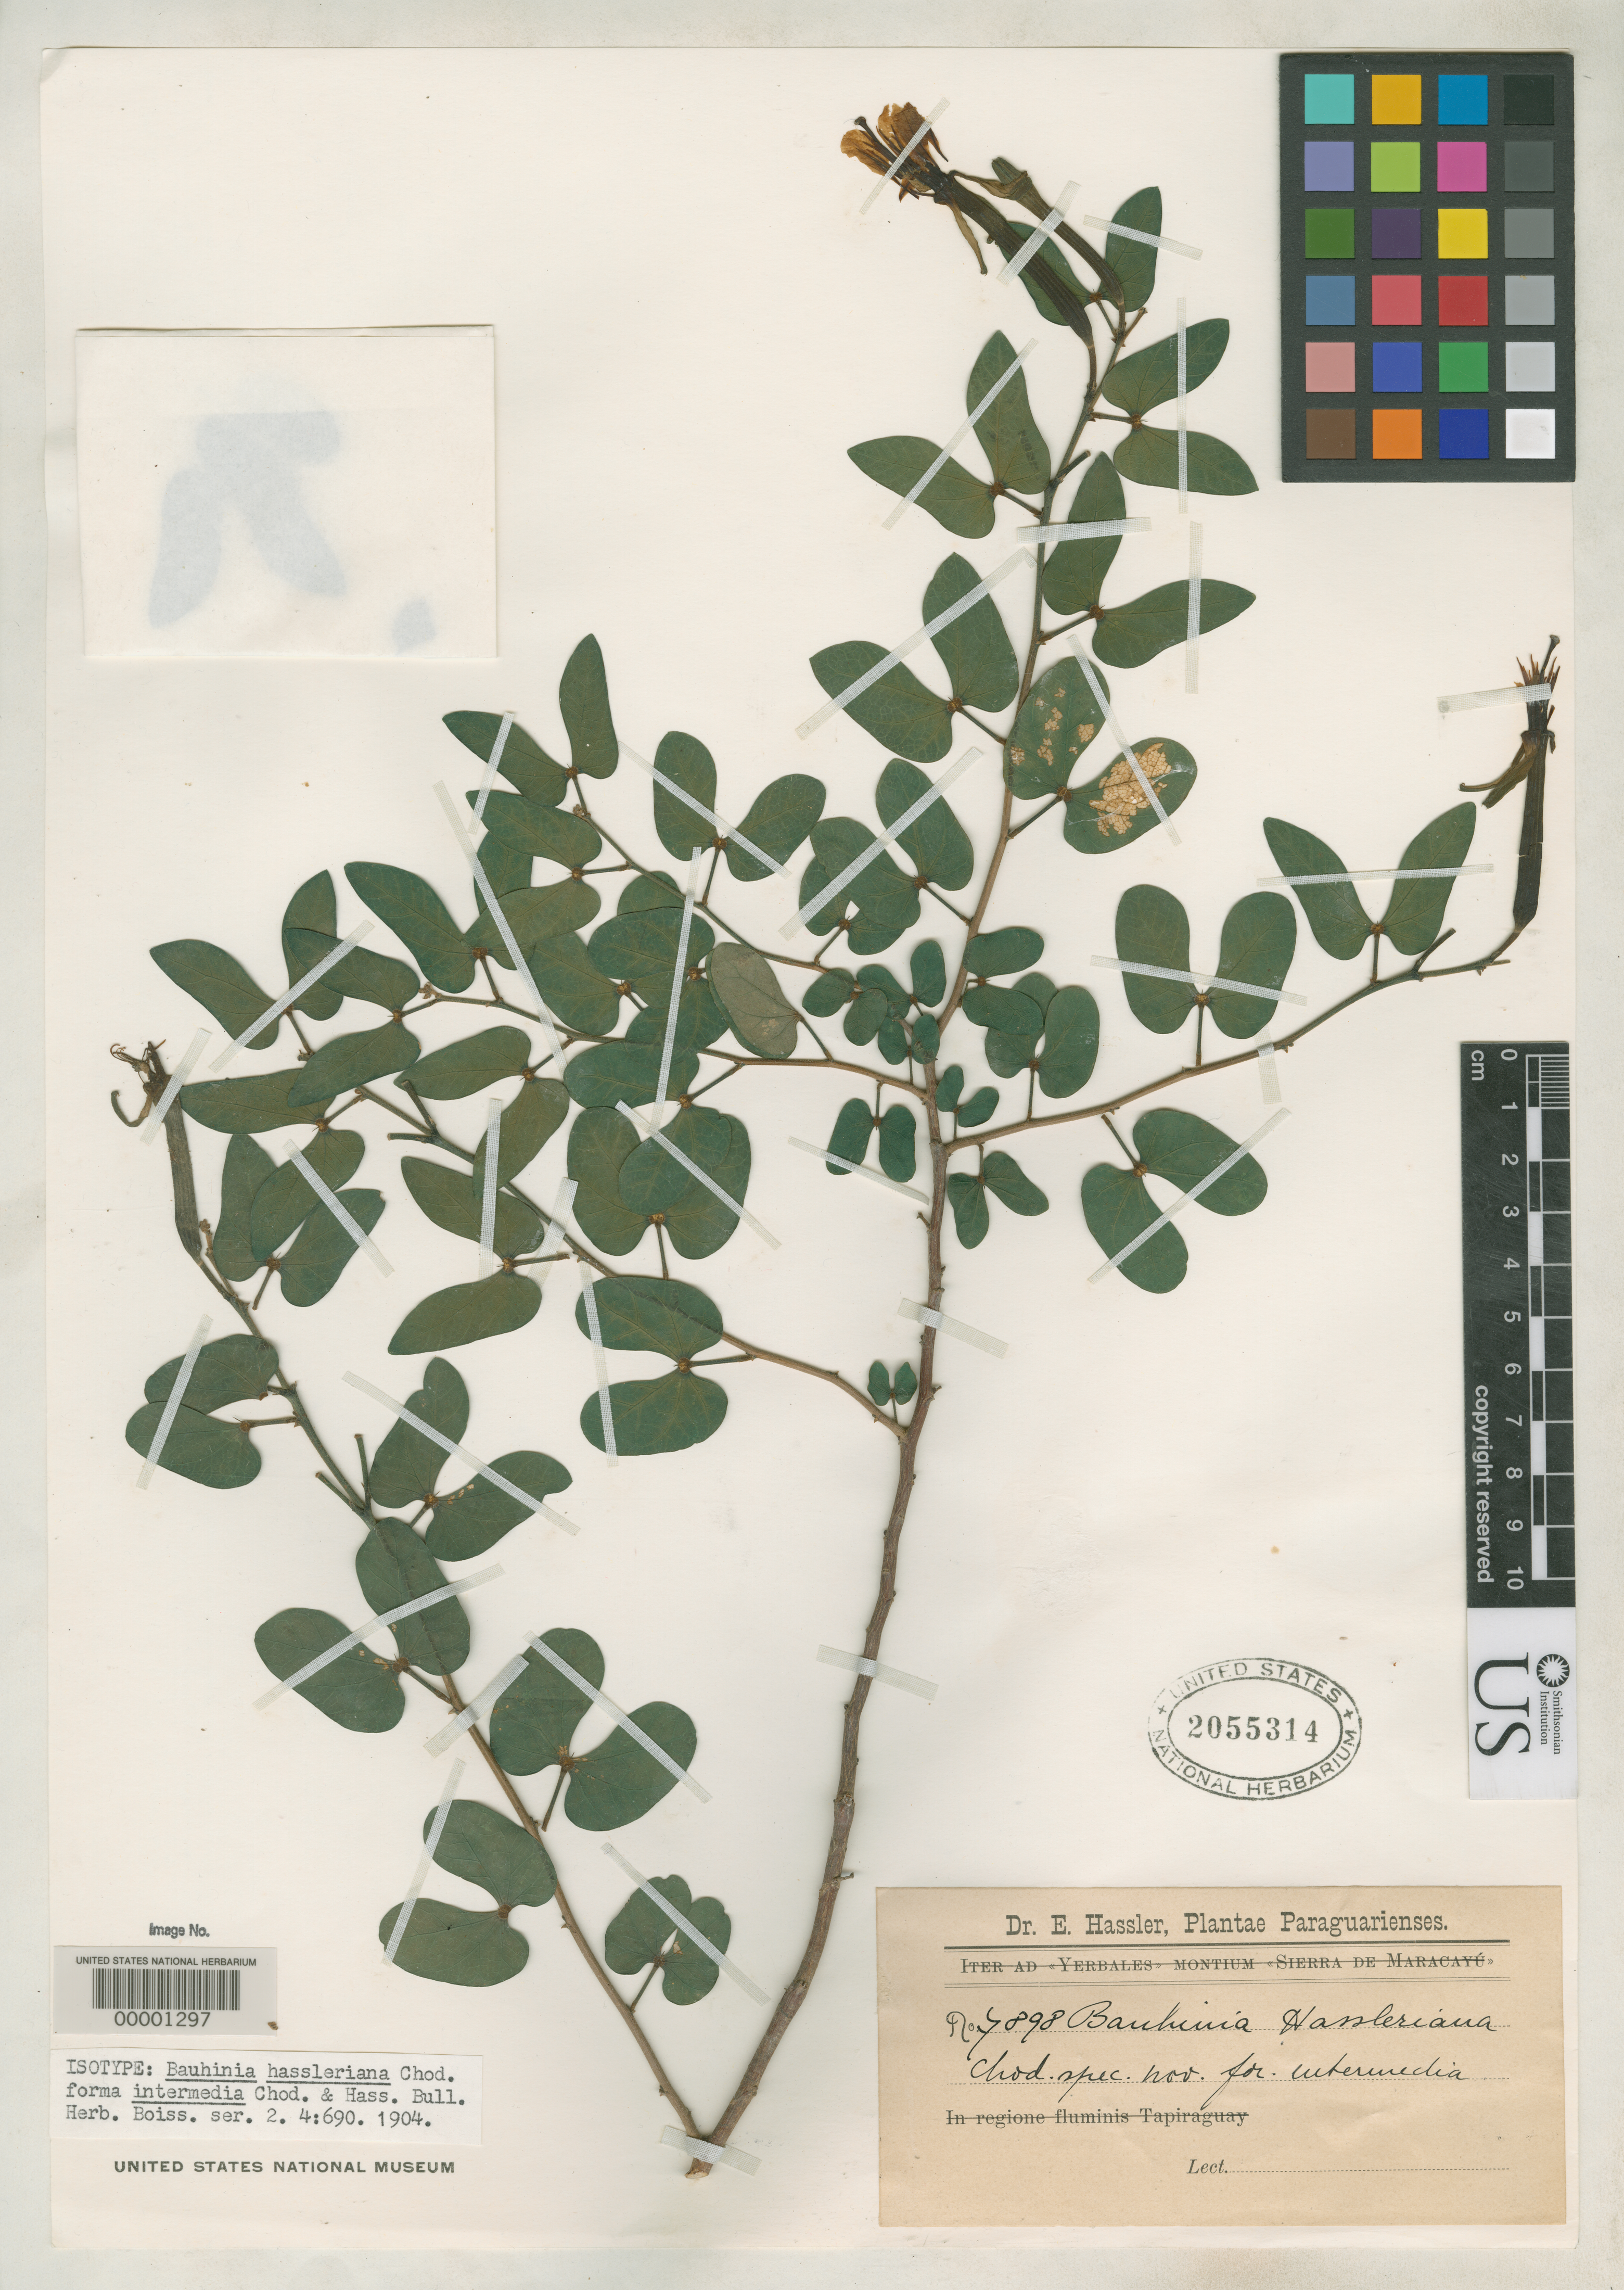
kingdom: Plantae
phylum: Tracheophyta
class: Magnoliopsida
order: Fabales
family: Fabaceae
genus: Bauhinia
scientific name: Bauhinia hassleriana f. intermedia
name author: Chodat & Hassl.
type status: Isotype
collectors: E. Hassler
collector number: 7898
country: Paraguay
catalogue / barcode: US 2055314